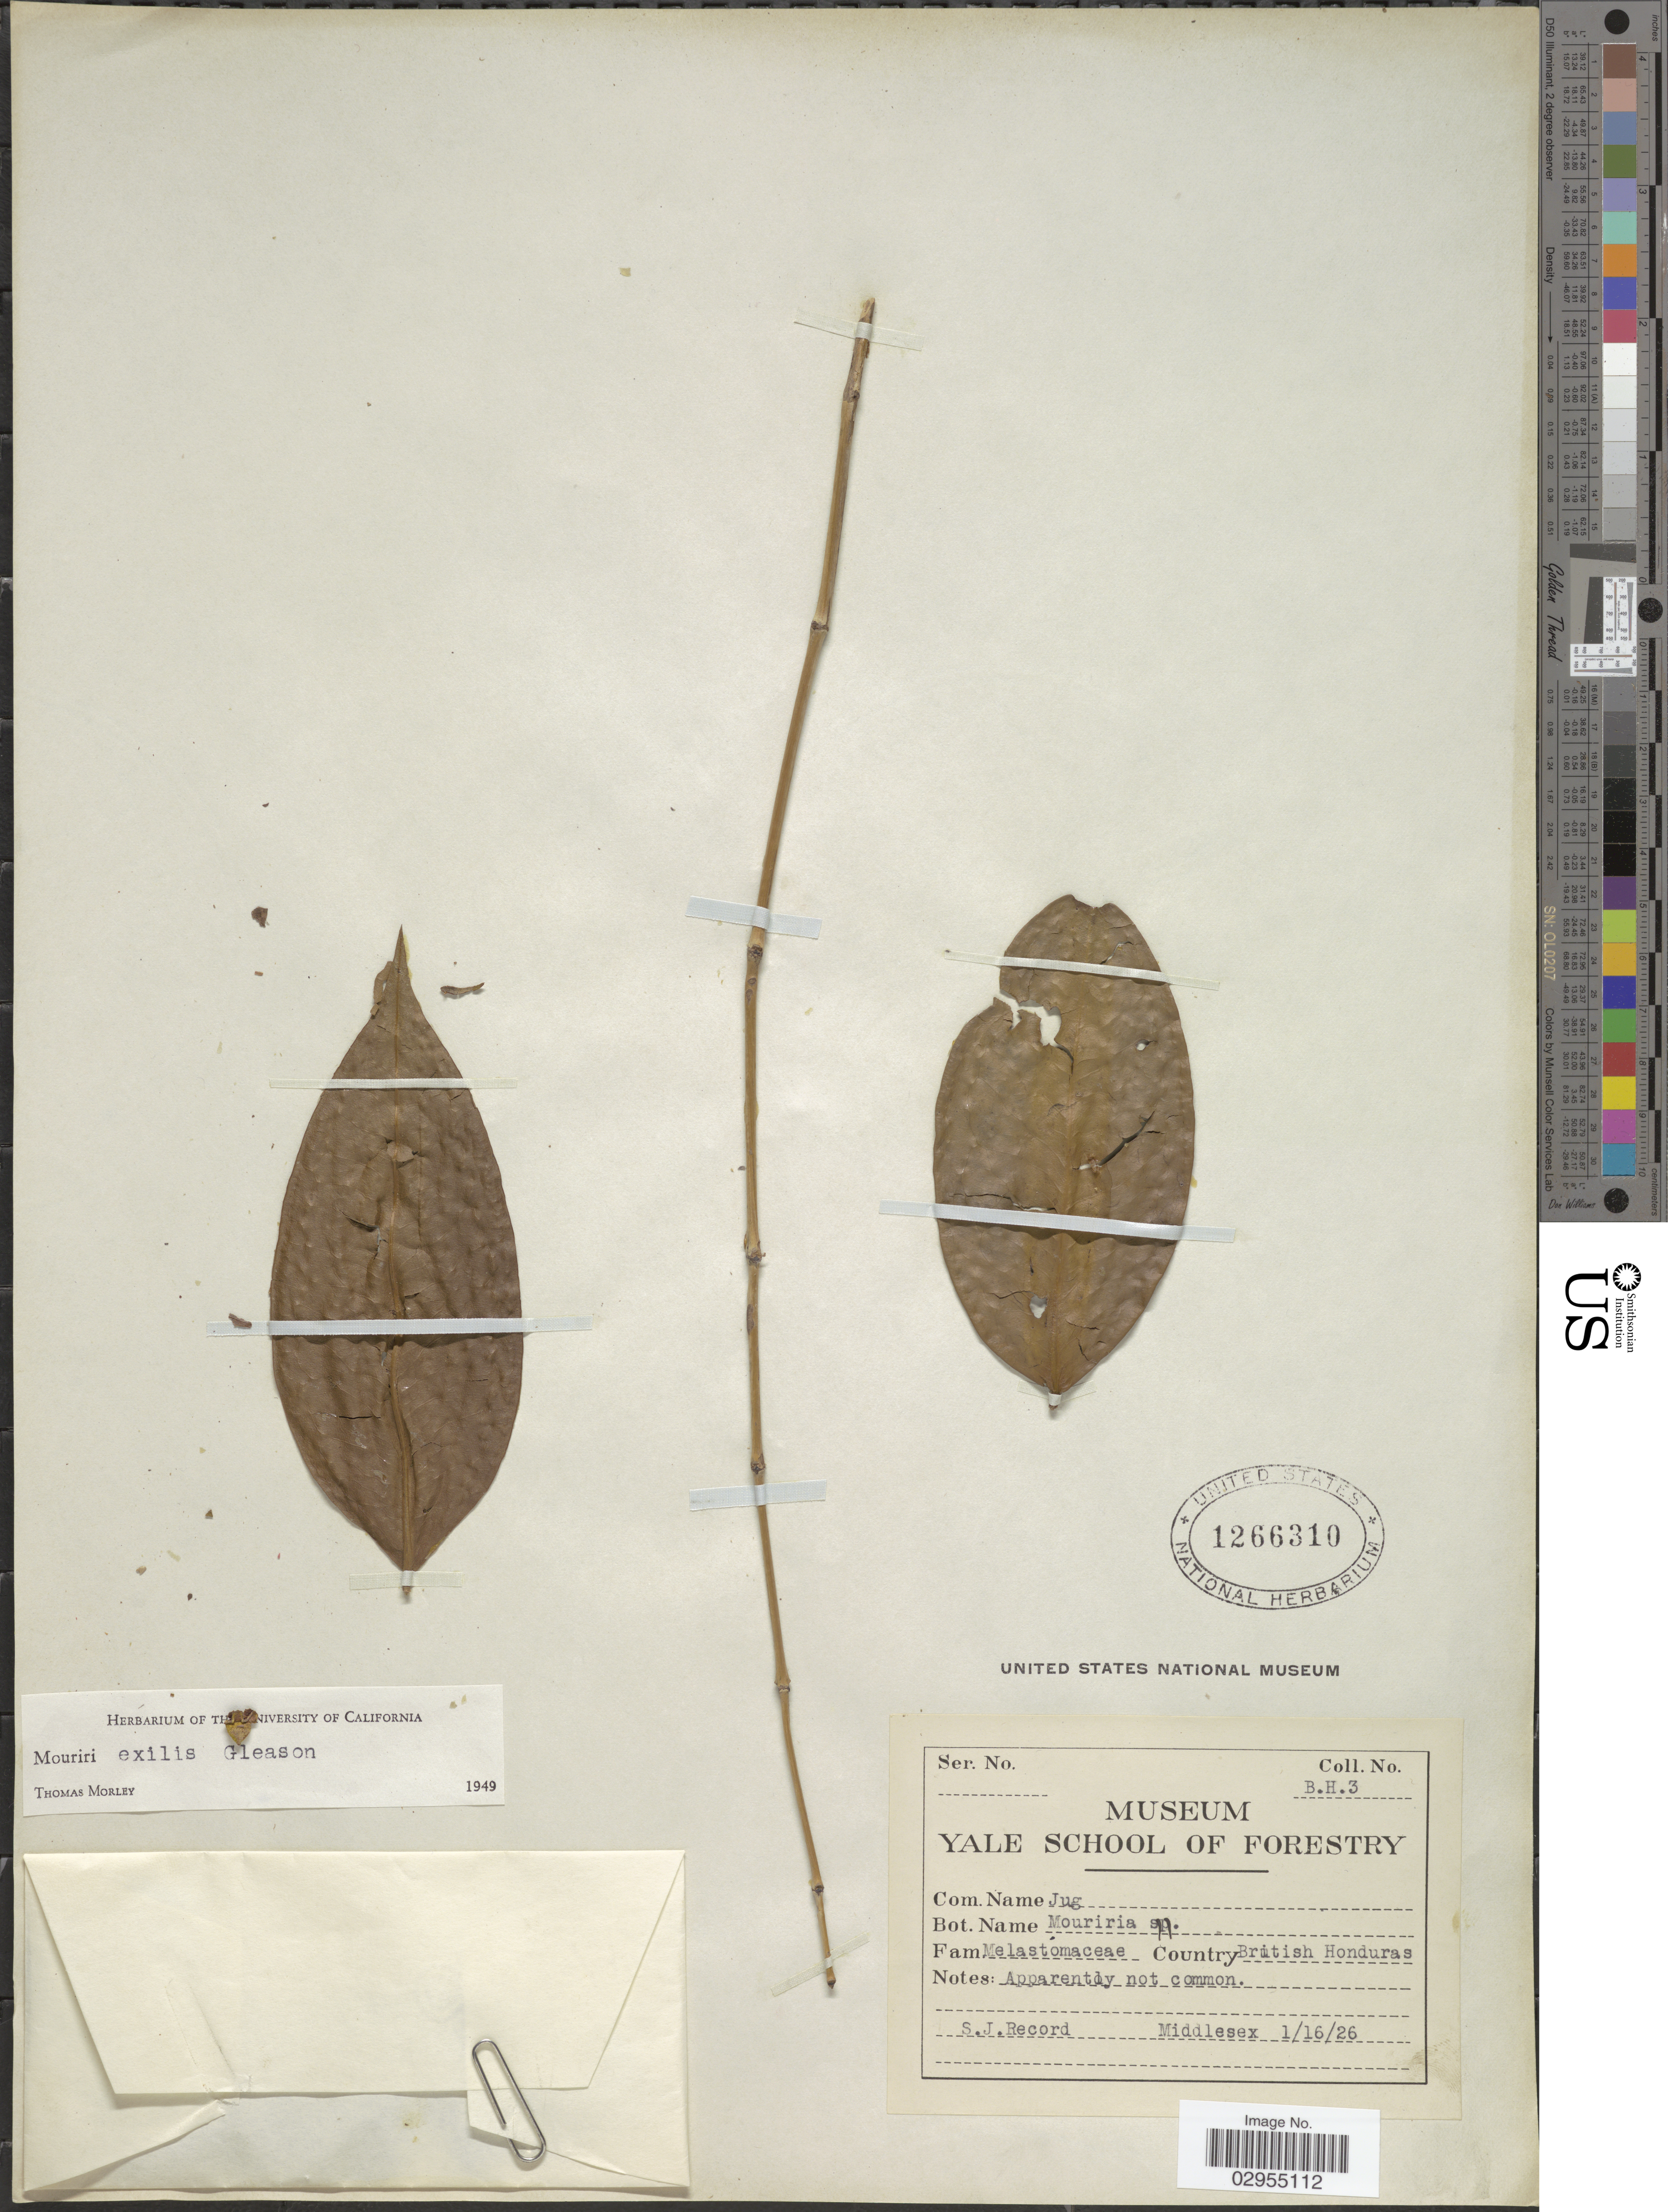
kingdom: Plantae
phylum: Tracheophyta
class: Magnoliopsida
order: Myrtales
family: Melastomataceae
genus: Mouriri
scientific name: Mouriri exilis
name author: Gleason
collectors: S. J. Record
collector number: B.H.3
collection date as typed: Transcribed d/m/y: 16/1/26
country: Belize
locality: British Honduras. Middlesex.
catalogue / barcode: US 1266310